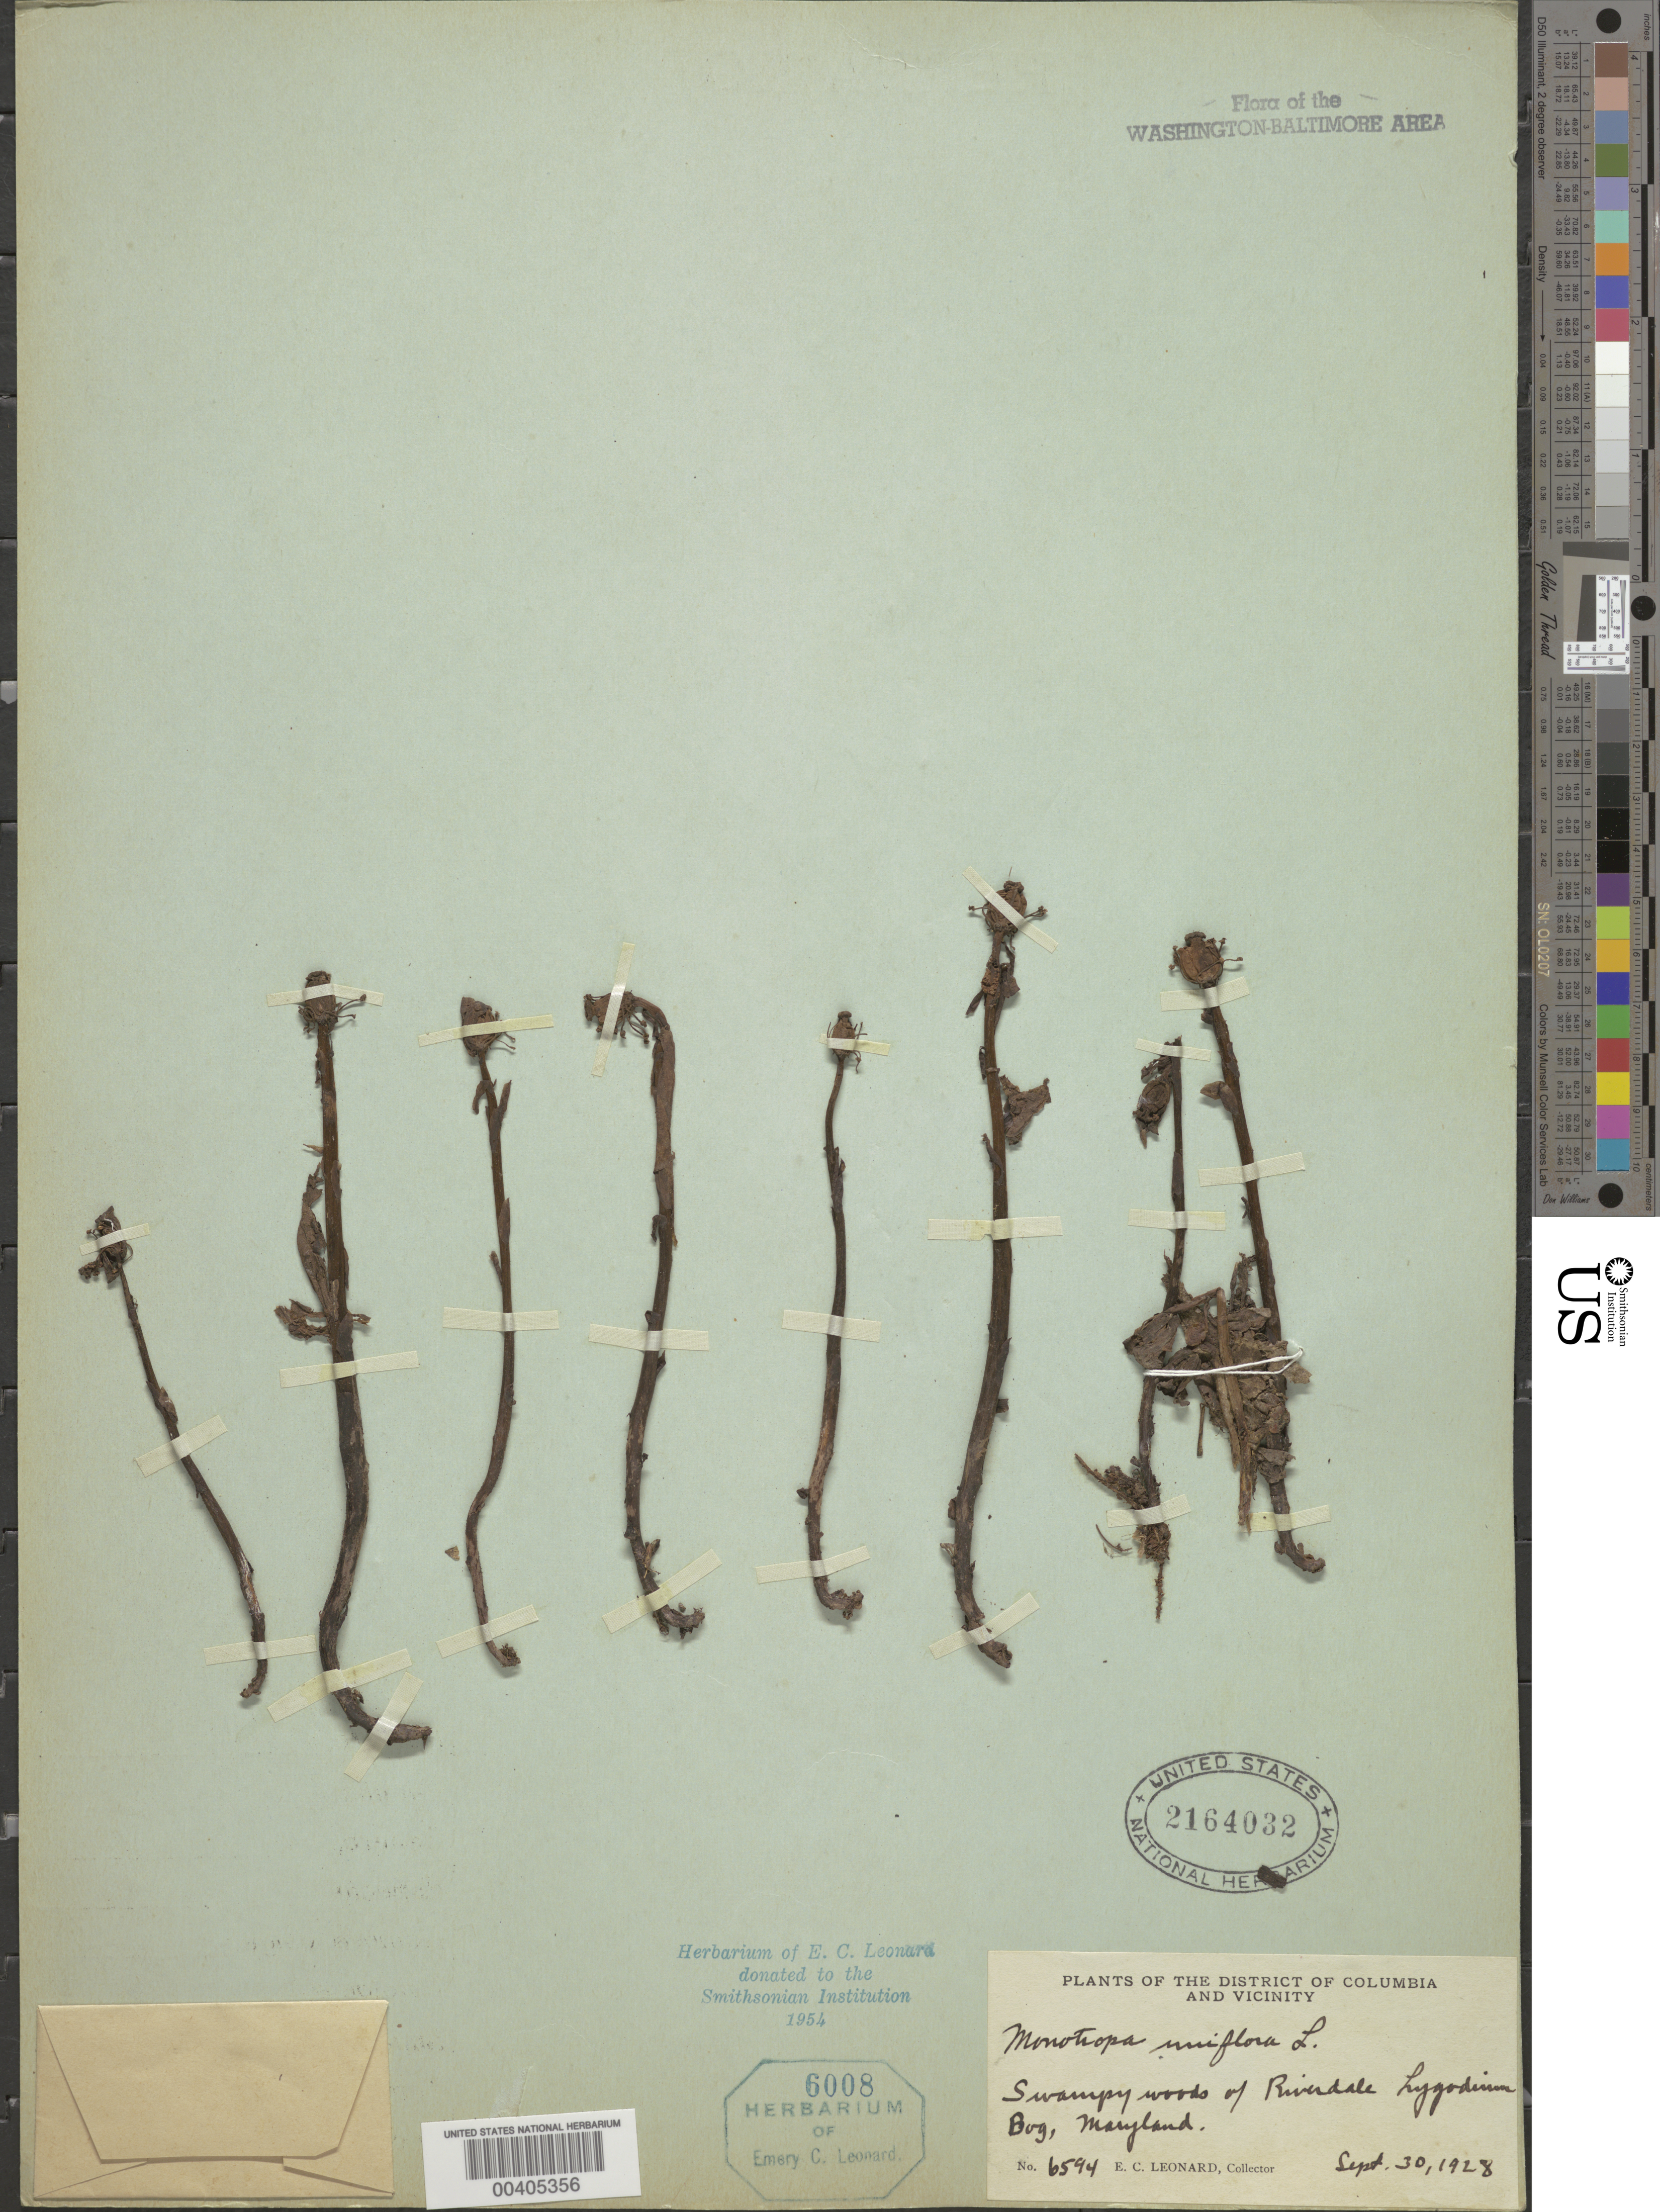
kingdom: Plantae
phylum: Tracheophyta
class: Magnoliopsida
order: Ericales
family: Ericaceae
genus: Monotropa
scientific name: Monotropa uniflora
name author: L.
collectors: E. C. Leonard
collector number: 6594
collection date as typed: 30 Sep 1928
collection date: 1928-09-30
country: United States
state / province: Maryland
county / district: Prince George's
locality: Riverdale Lygodium Bog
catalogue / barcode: US 2164032